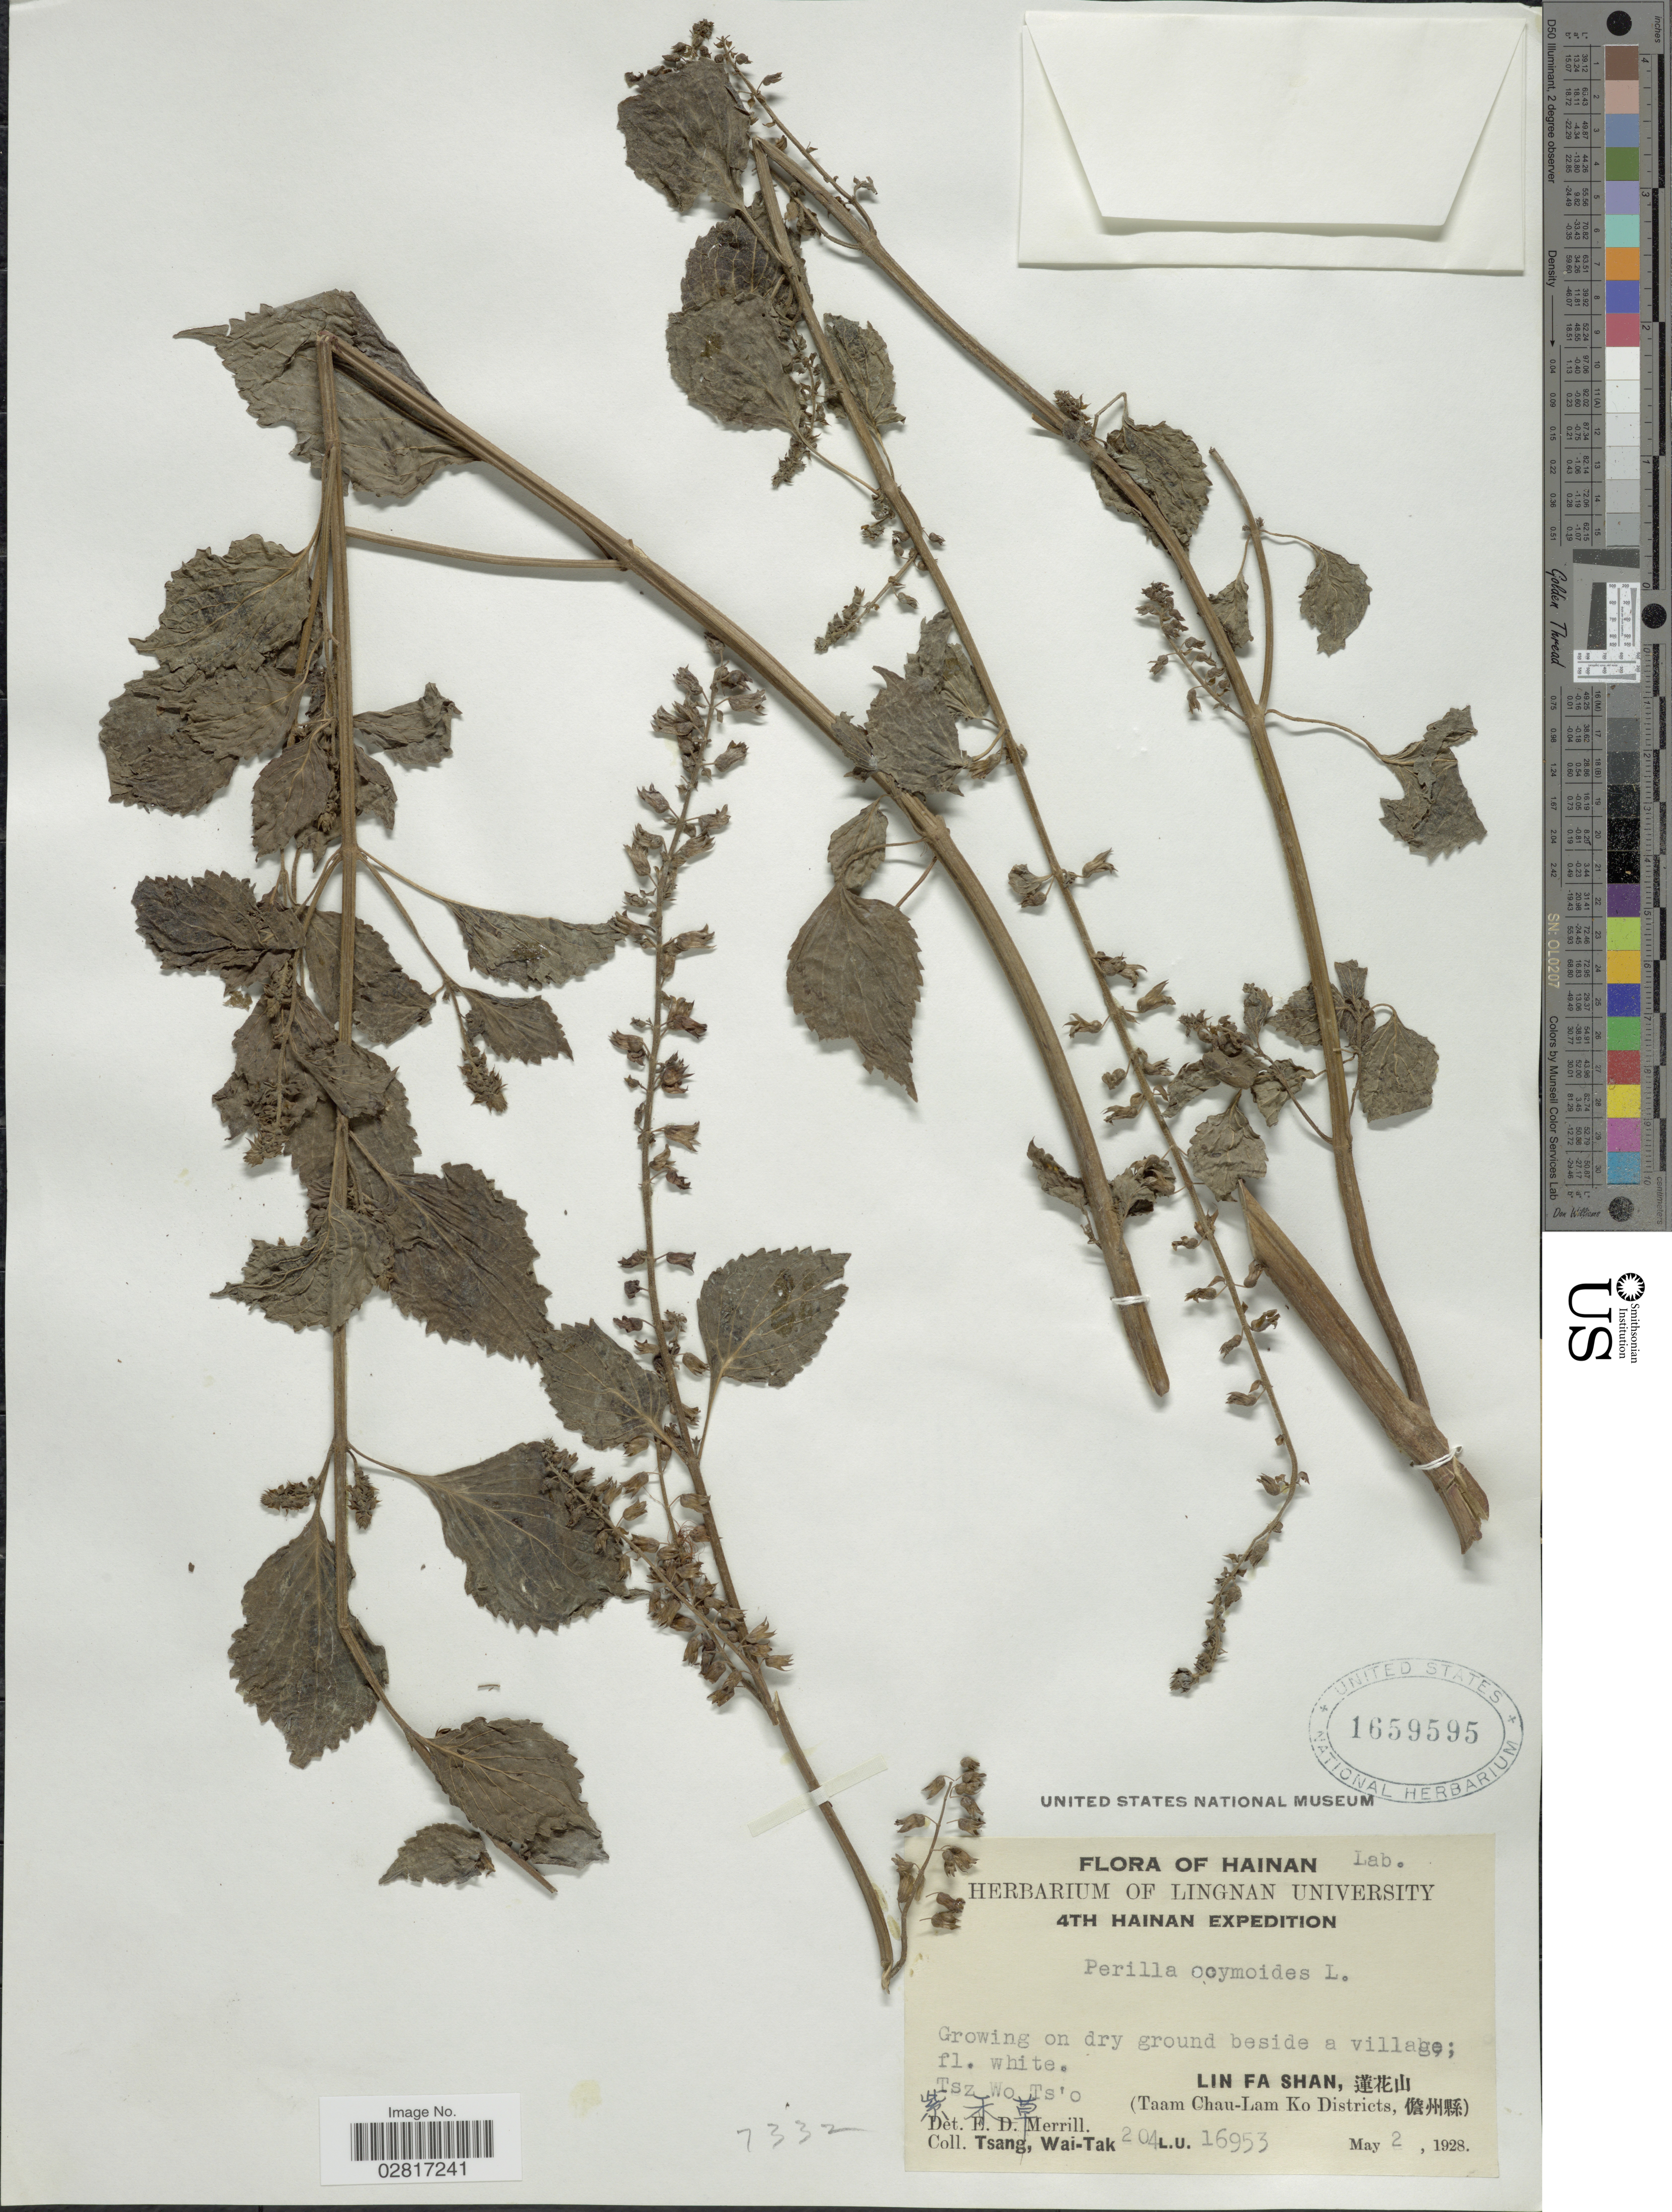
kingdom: Plantae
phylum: Tracheophyta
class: Magnoliopsida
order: Lamiales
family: Lamiaceae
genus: Perilla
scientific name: Perilla frutescens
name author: (L.) Britton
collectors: W. T. Tsang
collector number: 204/16953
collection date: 1928-05-02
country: China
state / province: Hainan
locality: Tsz Wo Ts'o, Lin Fa Shan (Taam Chau-Lam Ko Districts).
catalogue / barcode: US 1659595